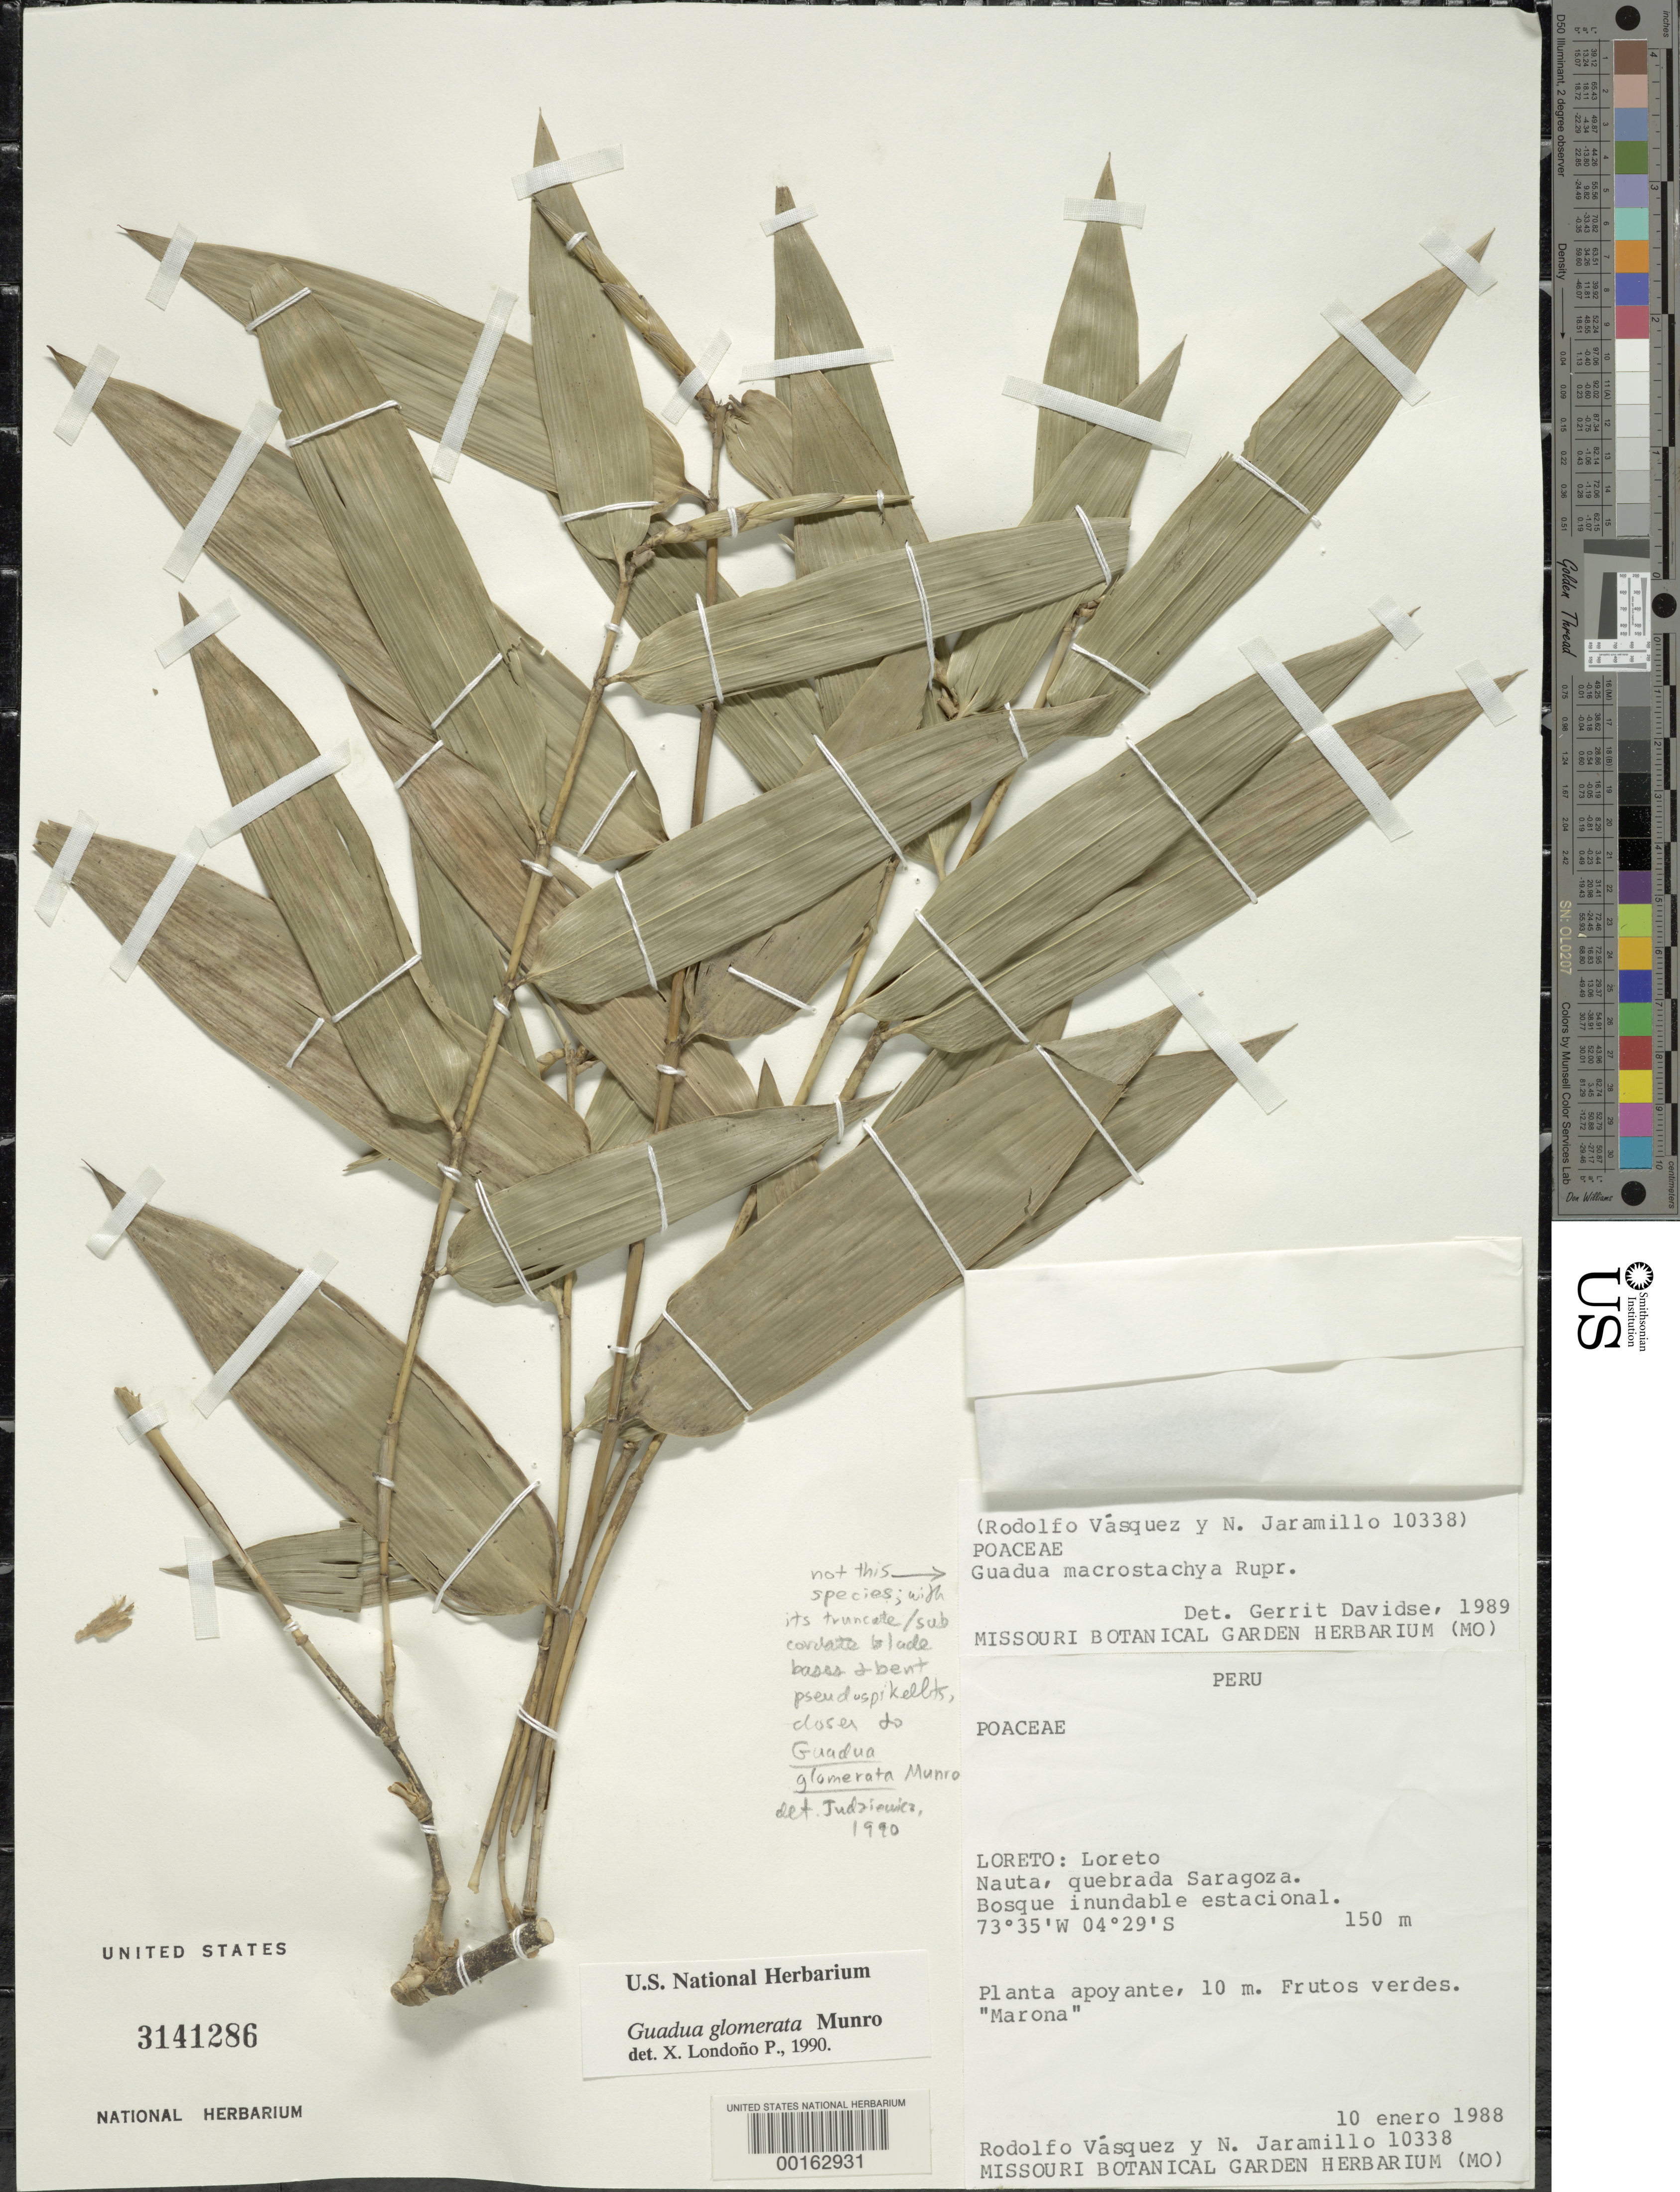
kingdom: Plantae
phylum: Tracheophyta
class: Liliopsida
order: Poales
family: Poaceae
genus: Guadua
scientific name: Guadua glomerata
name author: Munro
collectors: R. Vasquez & N. Jaramillo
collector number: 10338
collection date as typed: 10 Jan 1988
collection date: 1988-01-10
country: Peru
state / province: Loreto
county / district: Loreto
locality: Nauta, quebrada saragoza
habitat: Seasonal forest flooding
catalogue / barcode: US 3141286